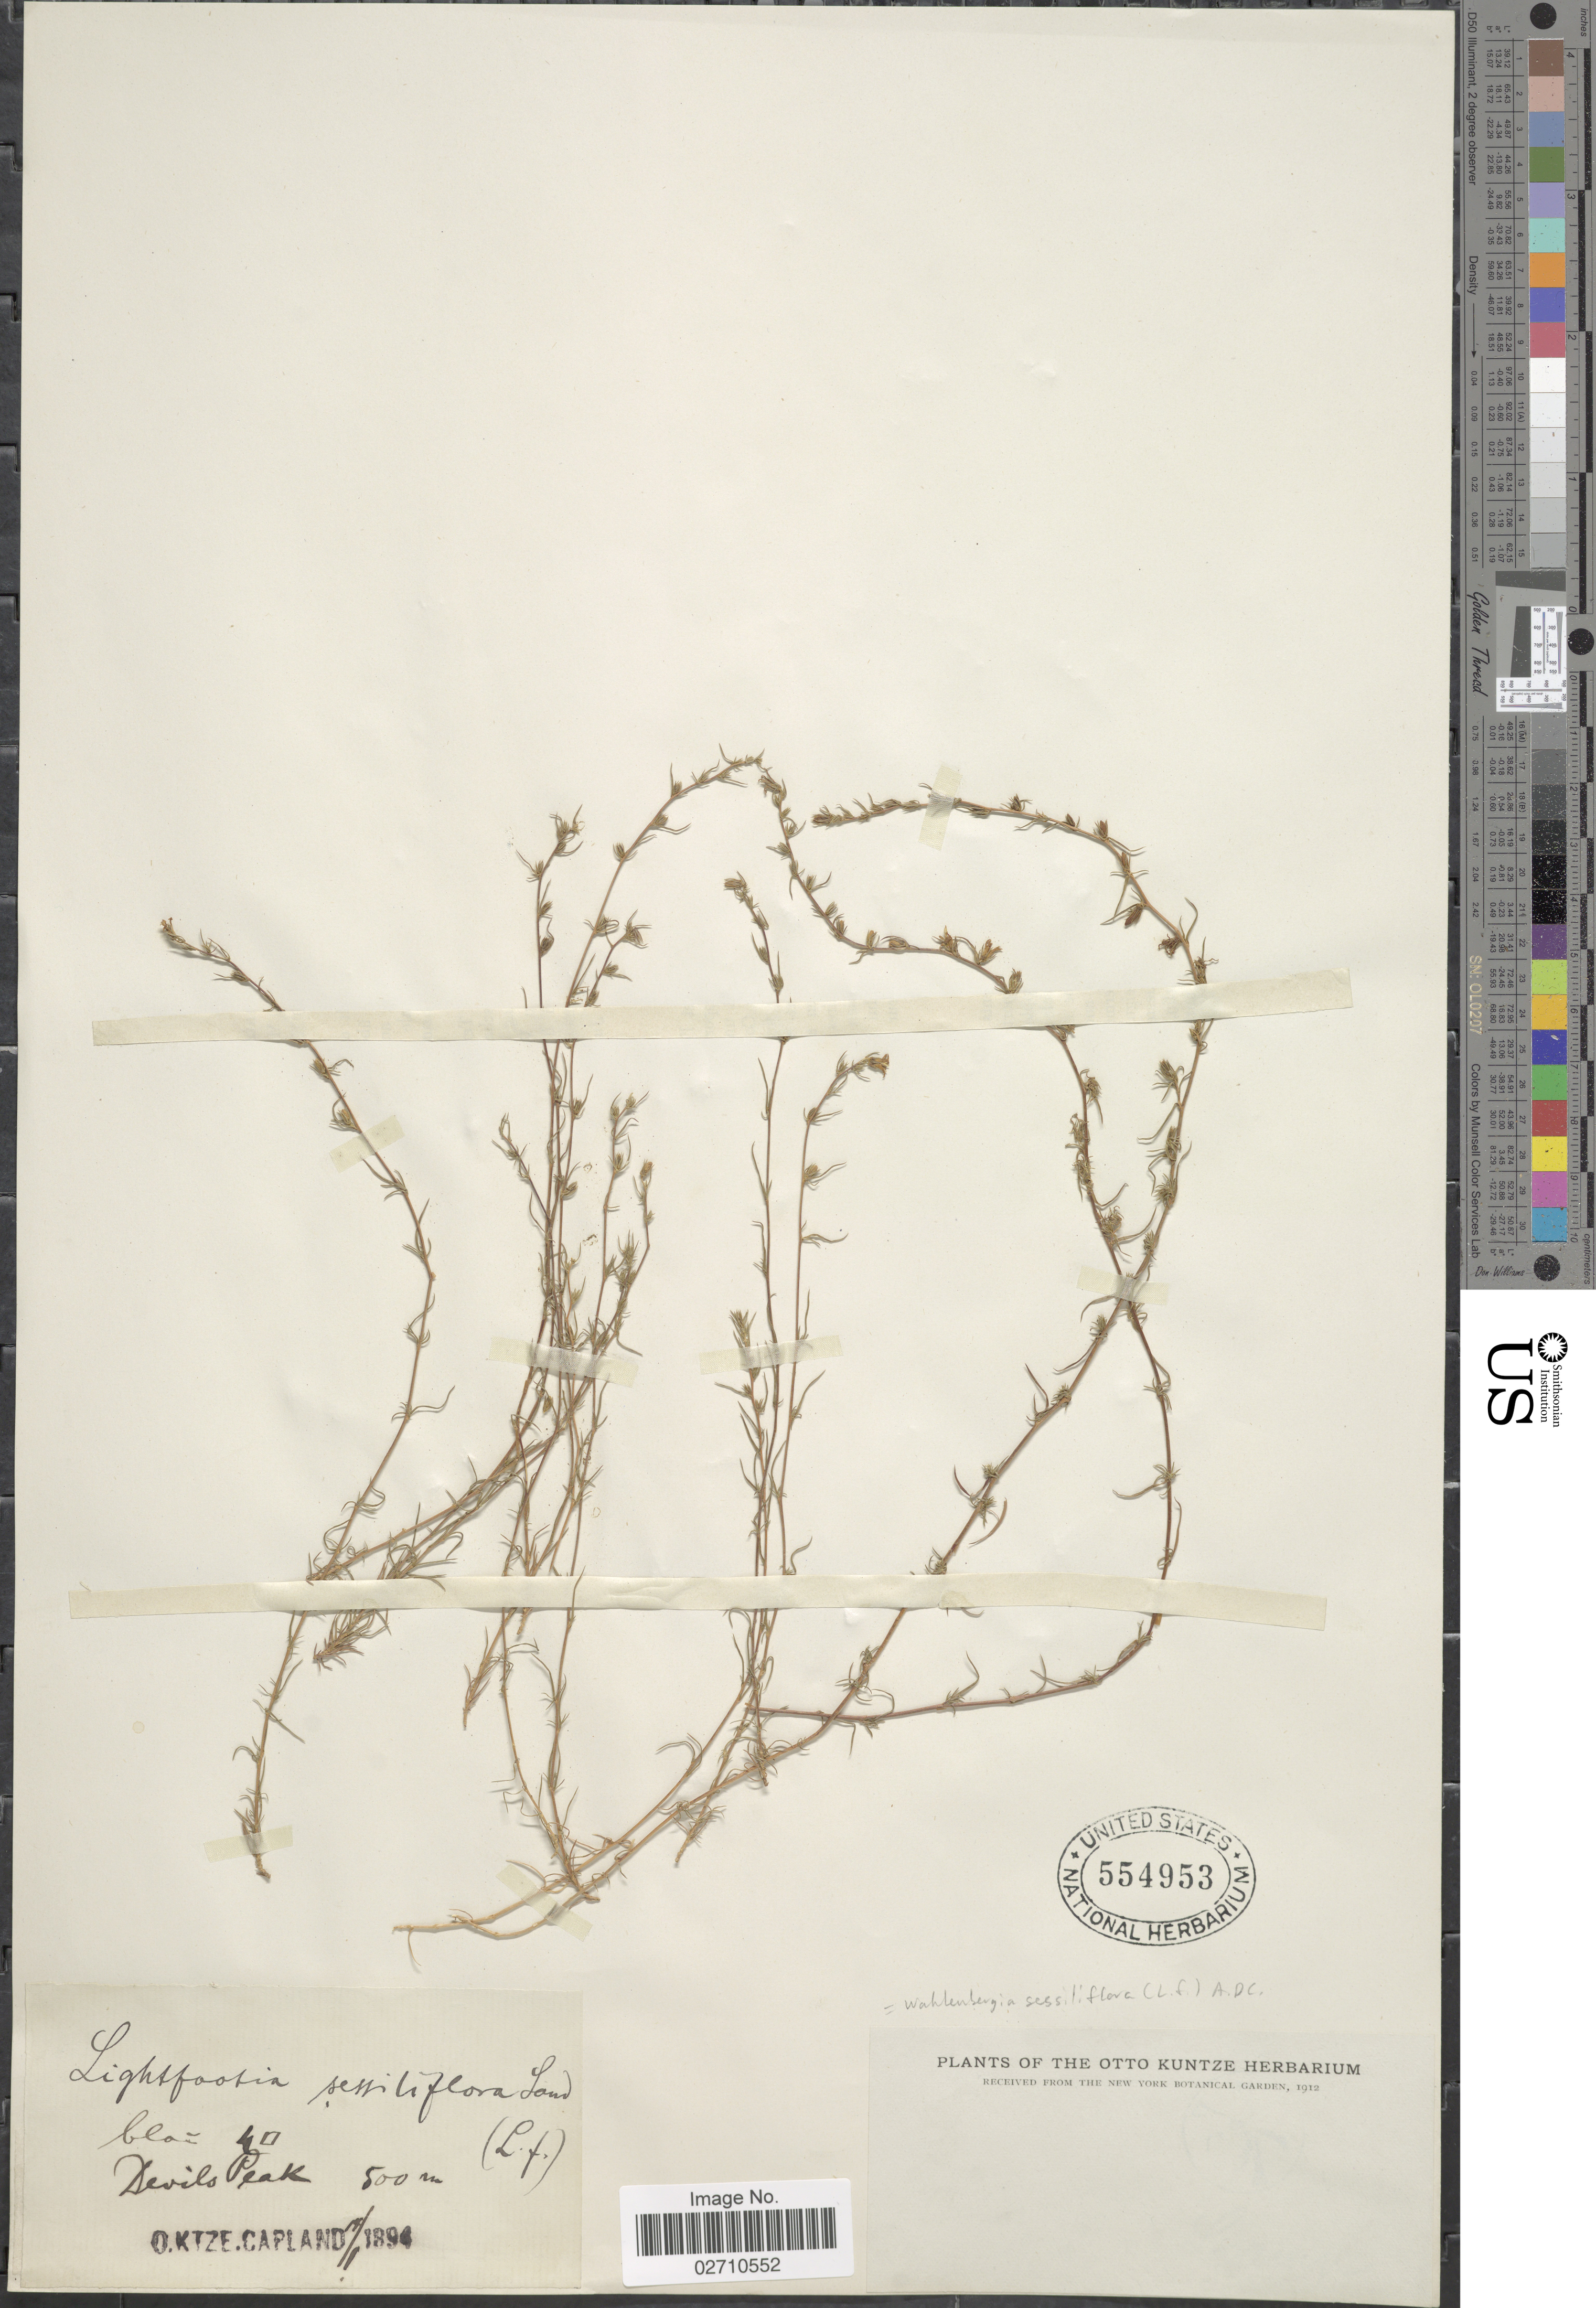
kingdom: Plantae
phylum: Tracheophyta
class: Magnoliopsida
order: Asterales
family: Campanulaceae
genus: Wahlenbergia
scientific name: Wahlenbergia sessiliflora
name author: Brehmer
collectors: C.E.O. Kuntze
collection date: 1894-01-14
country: South Africa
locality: Devils Peak, Capland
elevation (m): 500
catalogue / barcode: US 554953